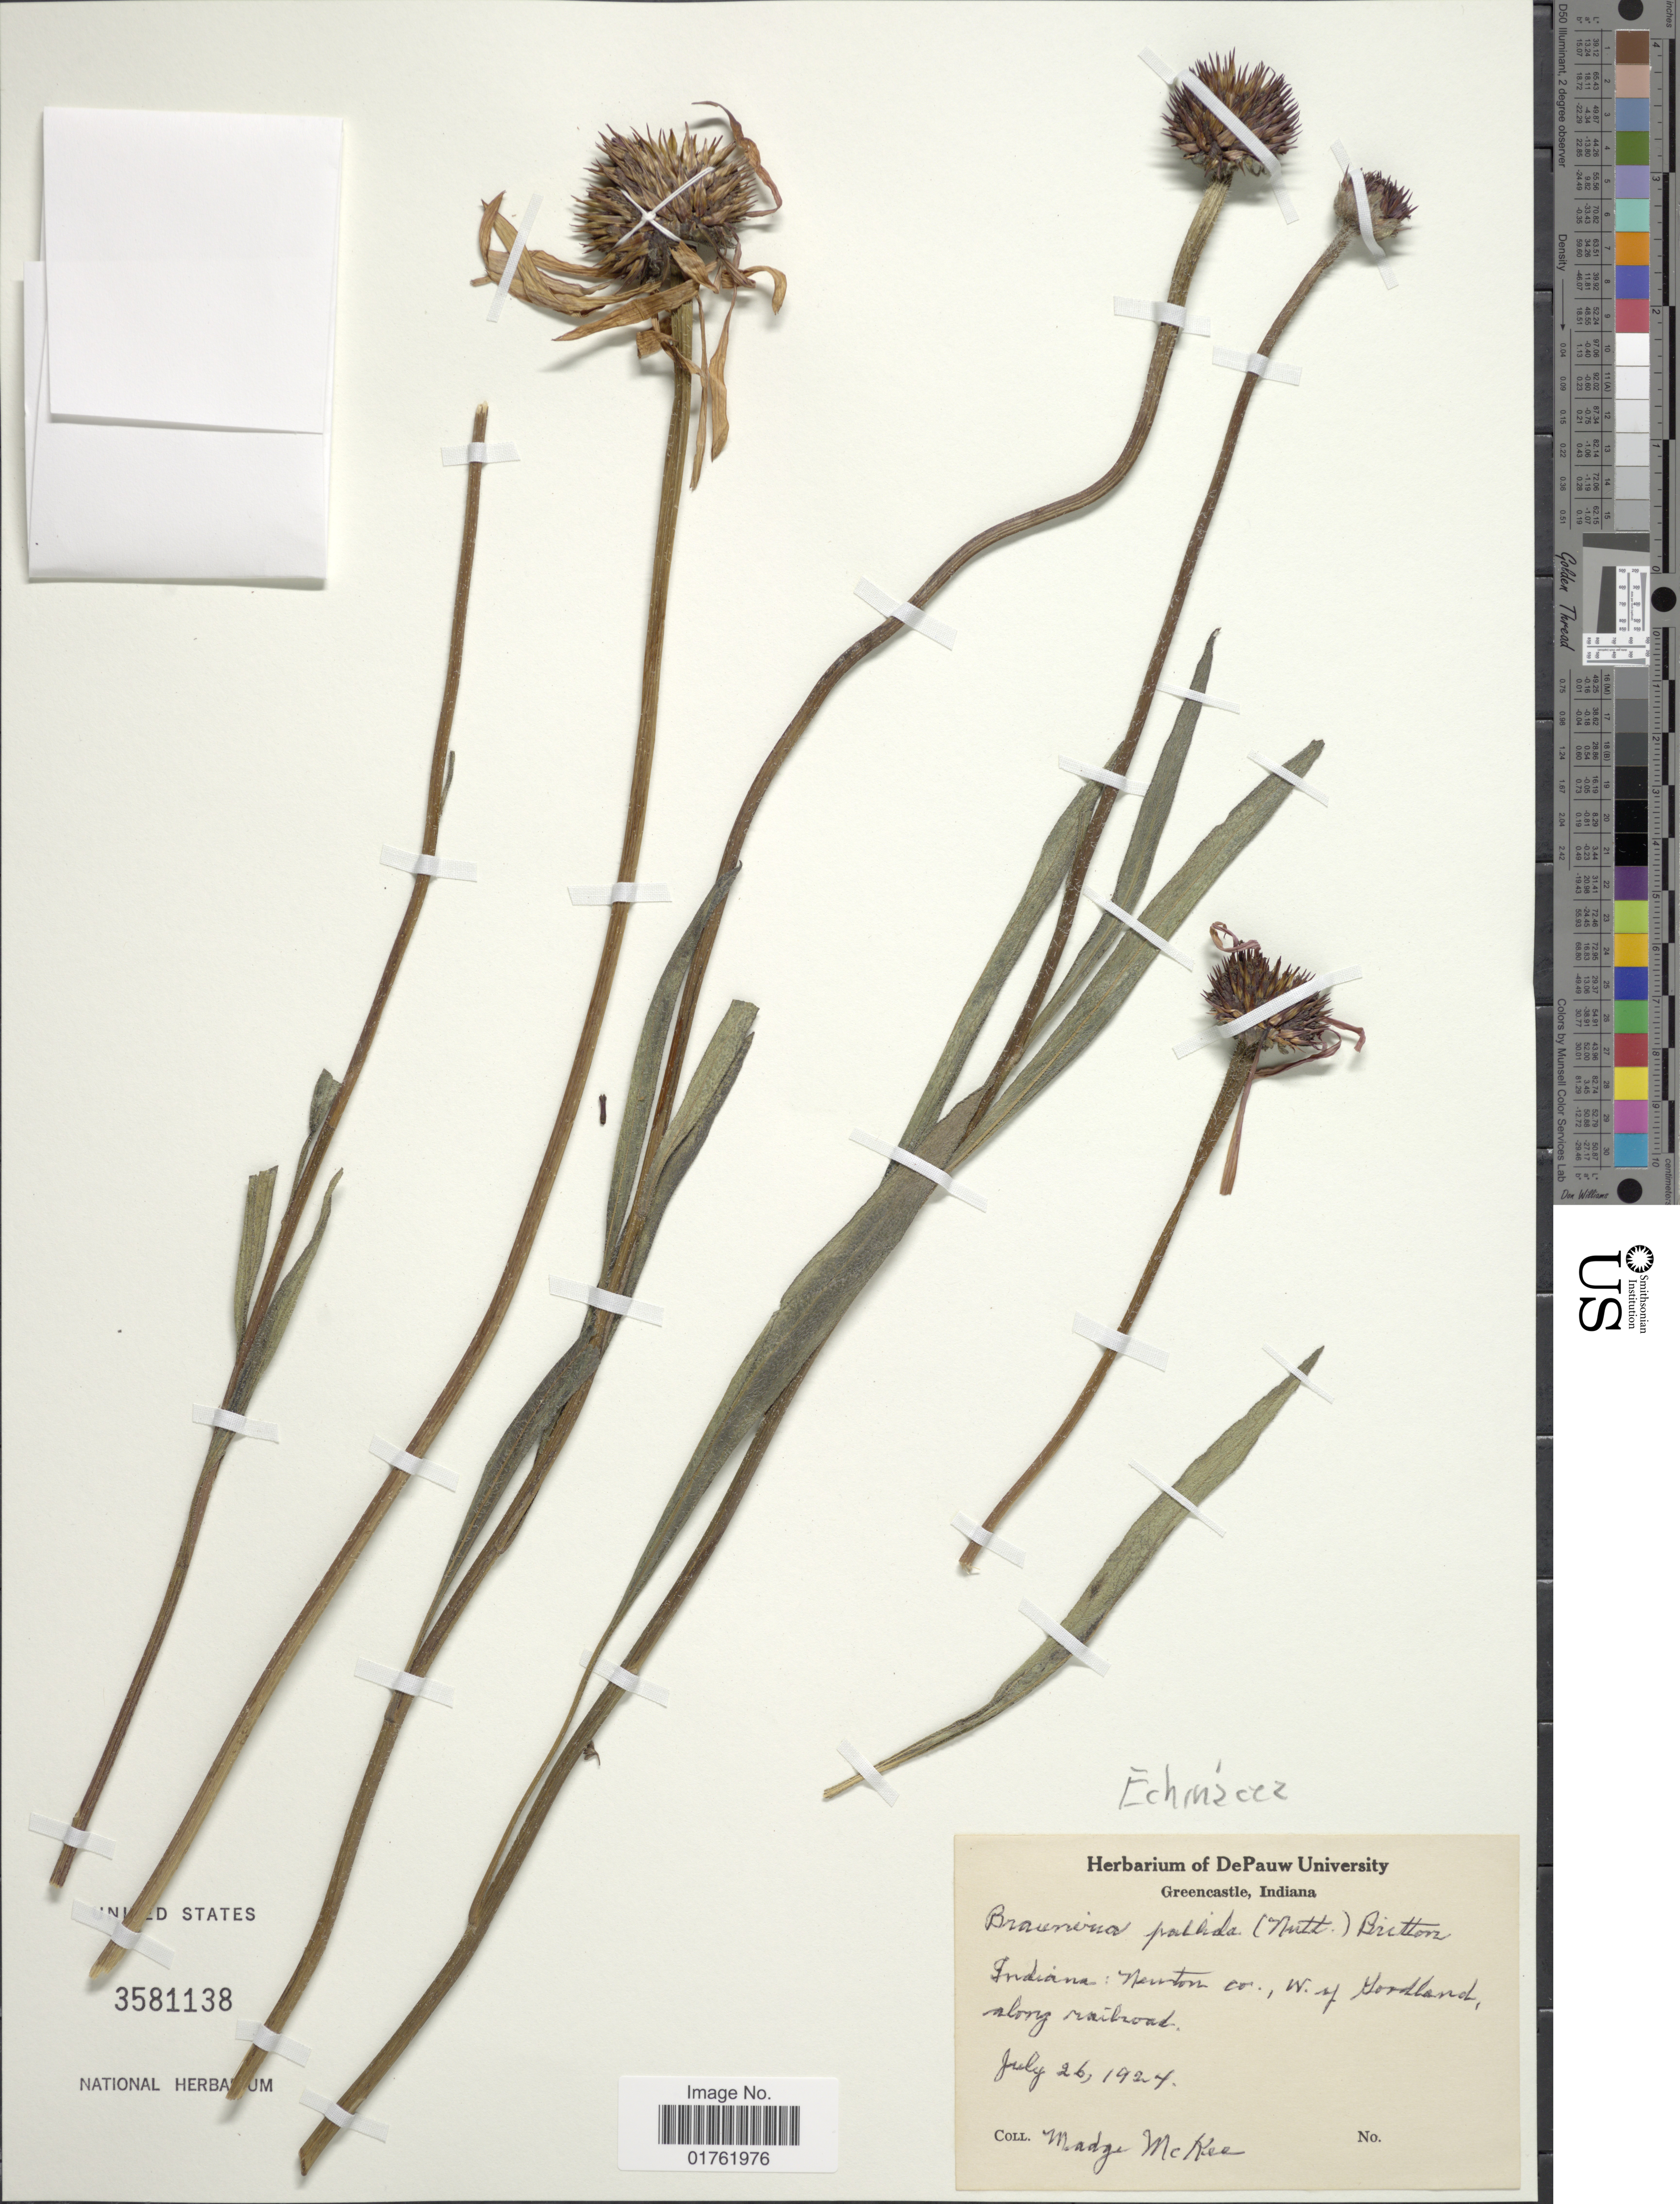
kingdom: Plantae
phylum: Tracheophyta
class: Magnoliopsida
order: Asterales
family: Asteraceae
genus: Echinacea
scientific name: Echinacea pallida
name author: (Nutt.) Nutt.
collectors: M. Mckee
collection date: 1924-07-26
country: United States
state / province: Indiana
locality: Nwton co., W of Woodland, along railroad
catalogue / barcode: US 3581138